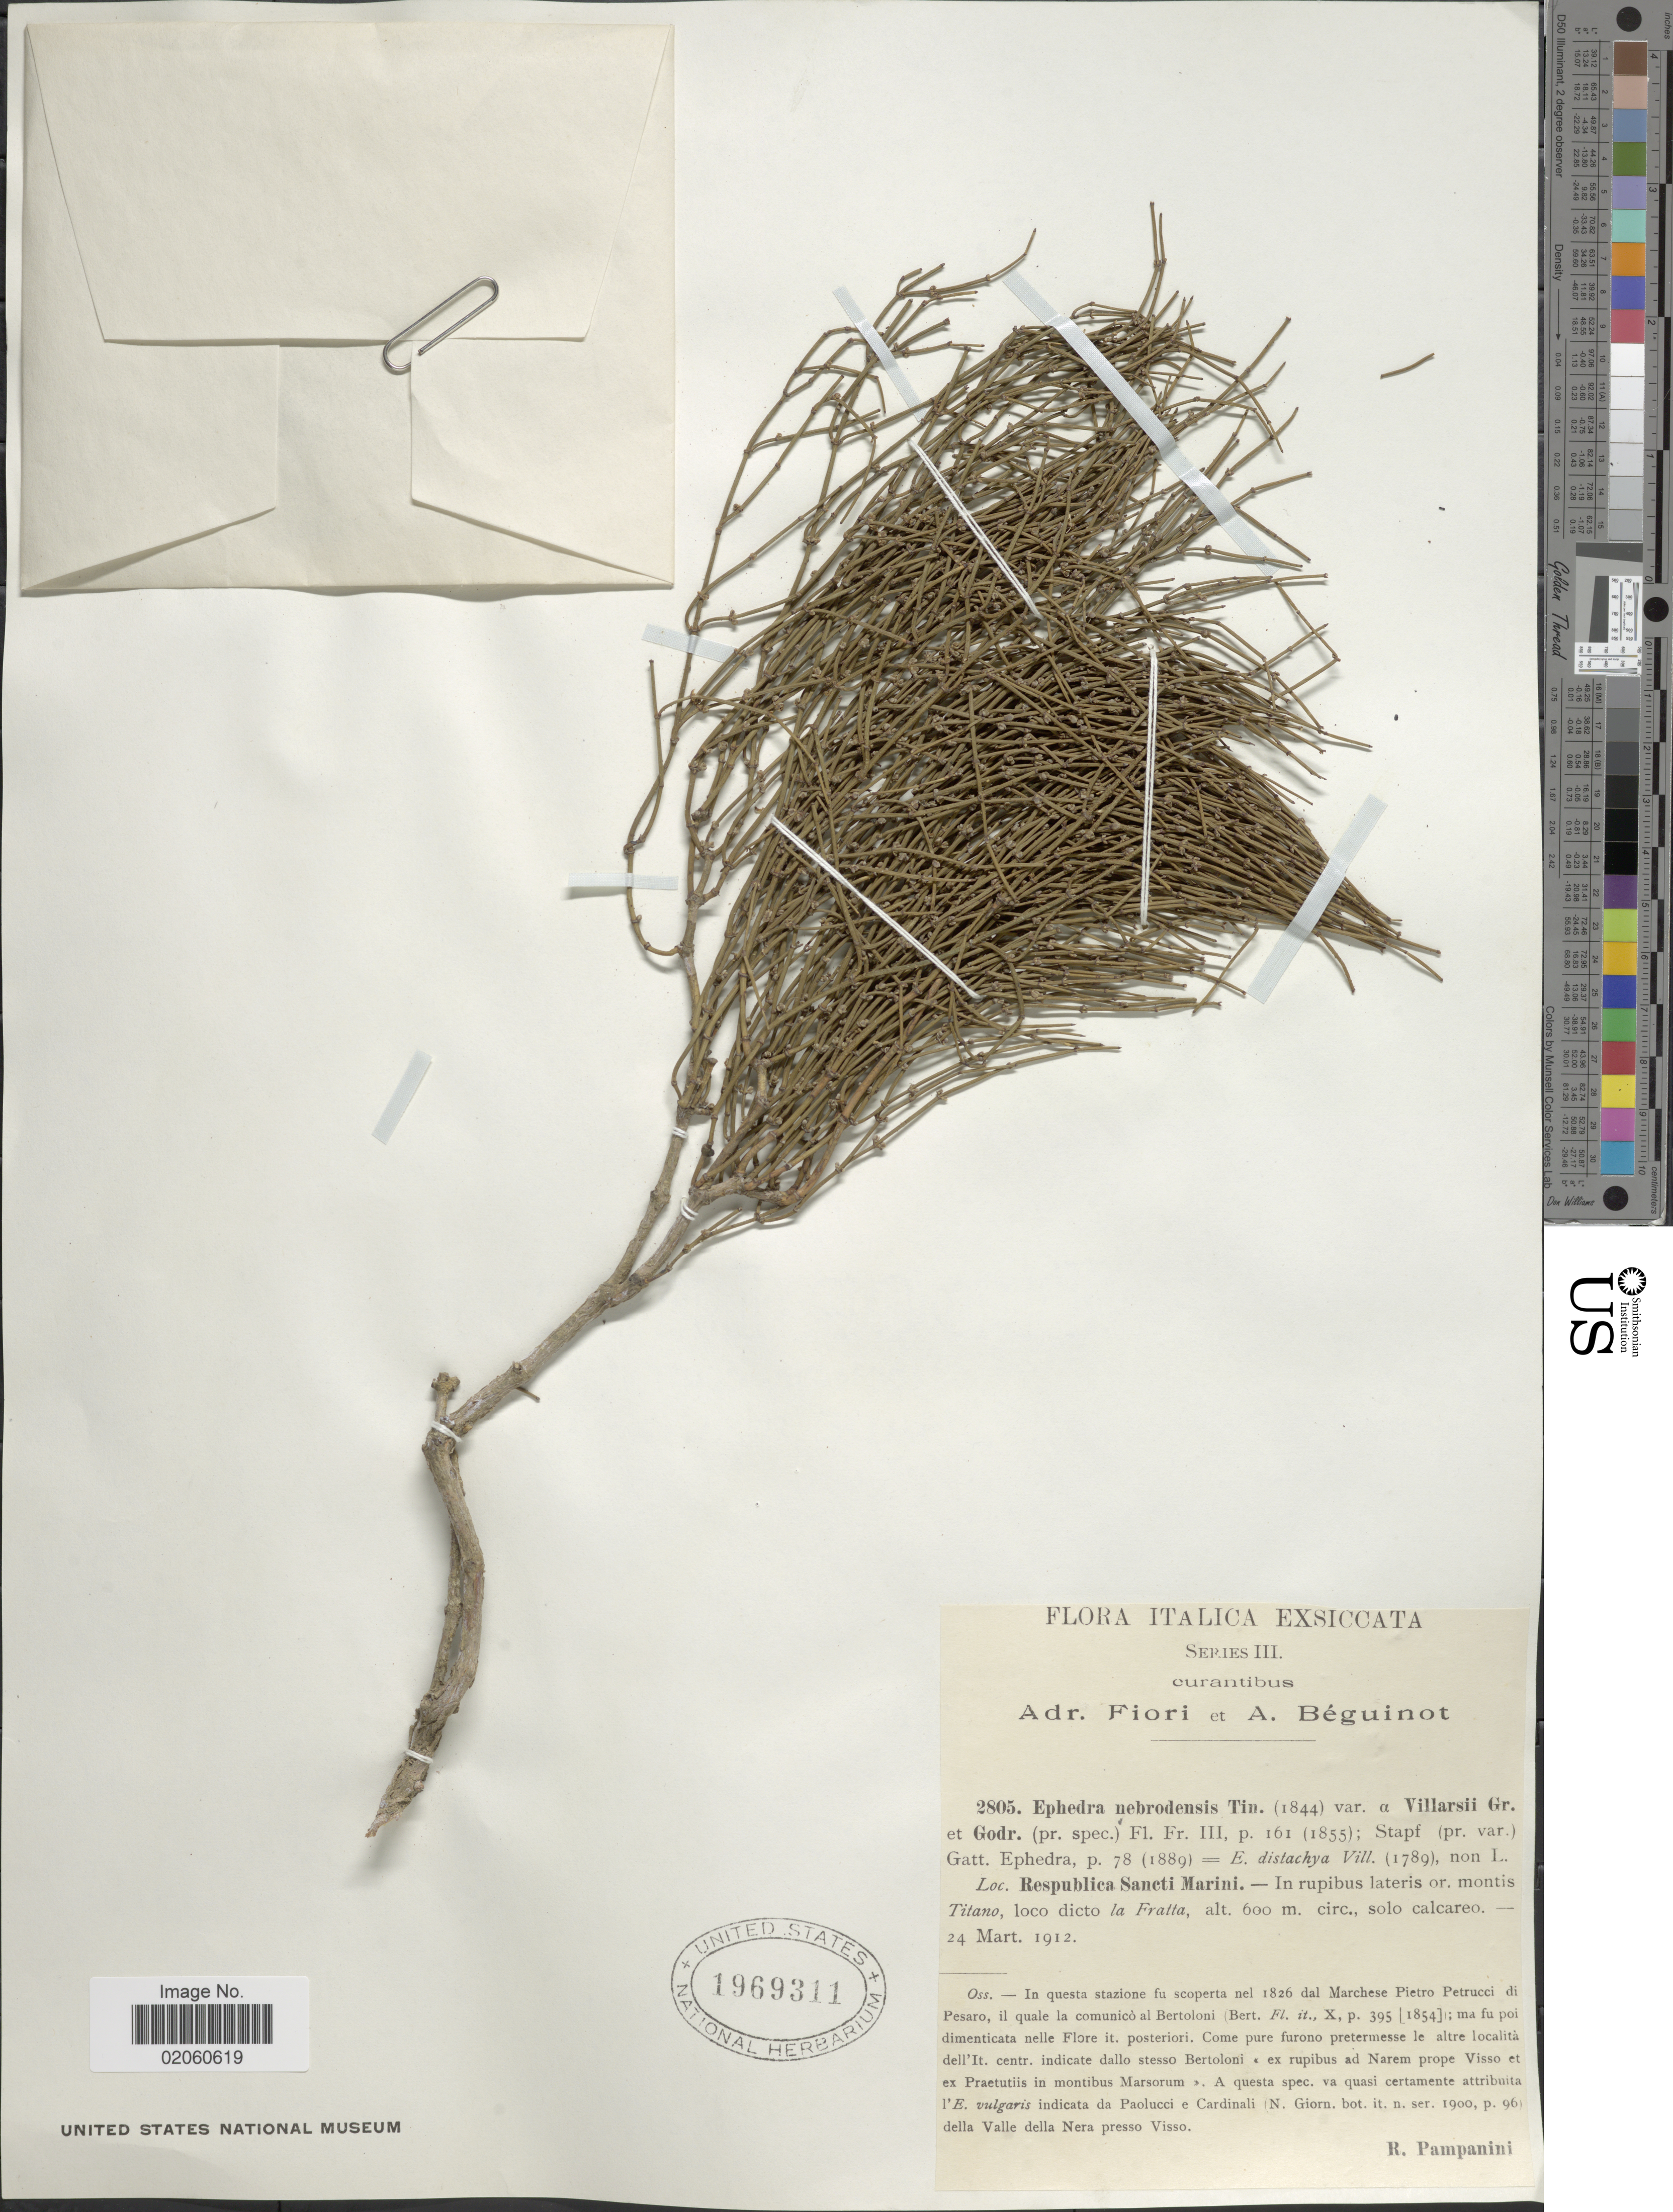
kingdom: Plantae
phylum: Tracheophyta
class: Gnetopsida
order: Ephedrales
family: Ephedraceae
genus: Ephedra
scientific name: Ephedra nebrodensis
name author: Tineo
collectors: R. Pampanini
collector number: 2805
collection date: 1912-03-24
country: Italy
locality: Italica, Sepies III, curantibus, Republica Saneti Marini-In rupibus lateris or. montis Titano, loco dicto la Fratta.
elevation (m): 600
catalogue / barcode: US 1969311